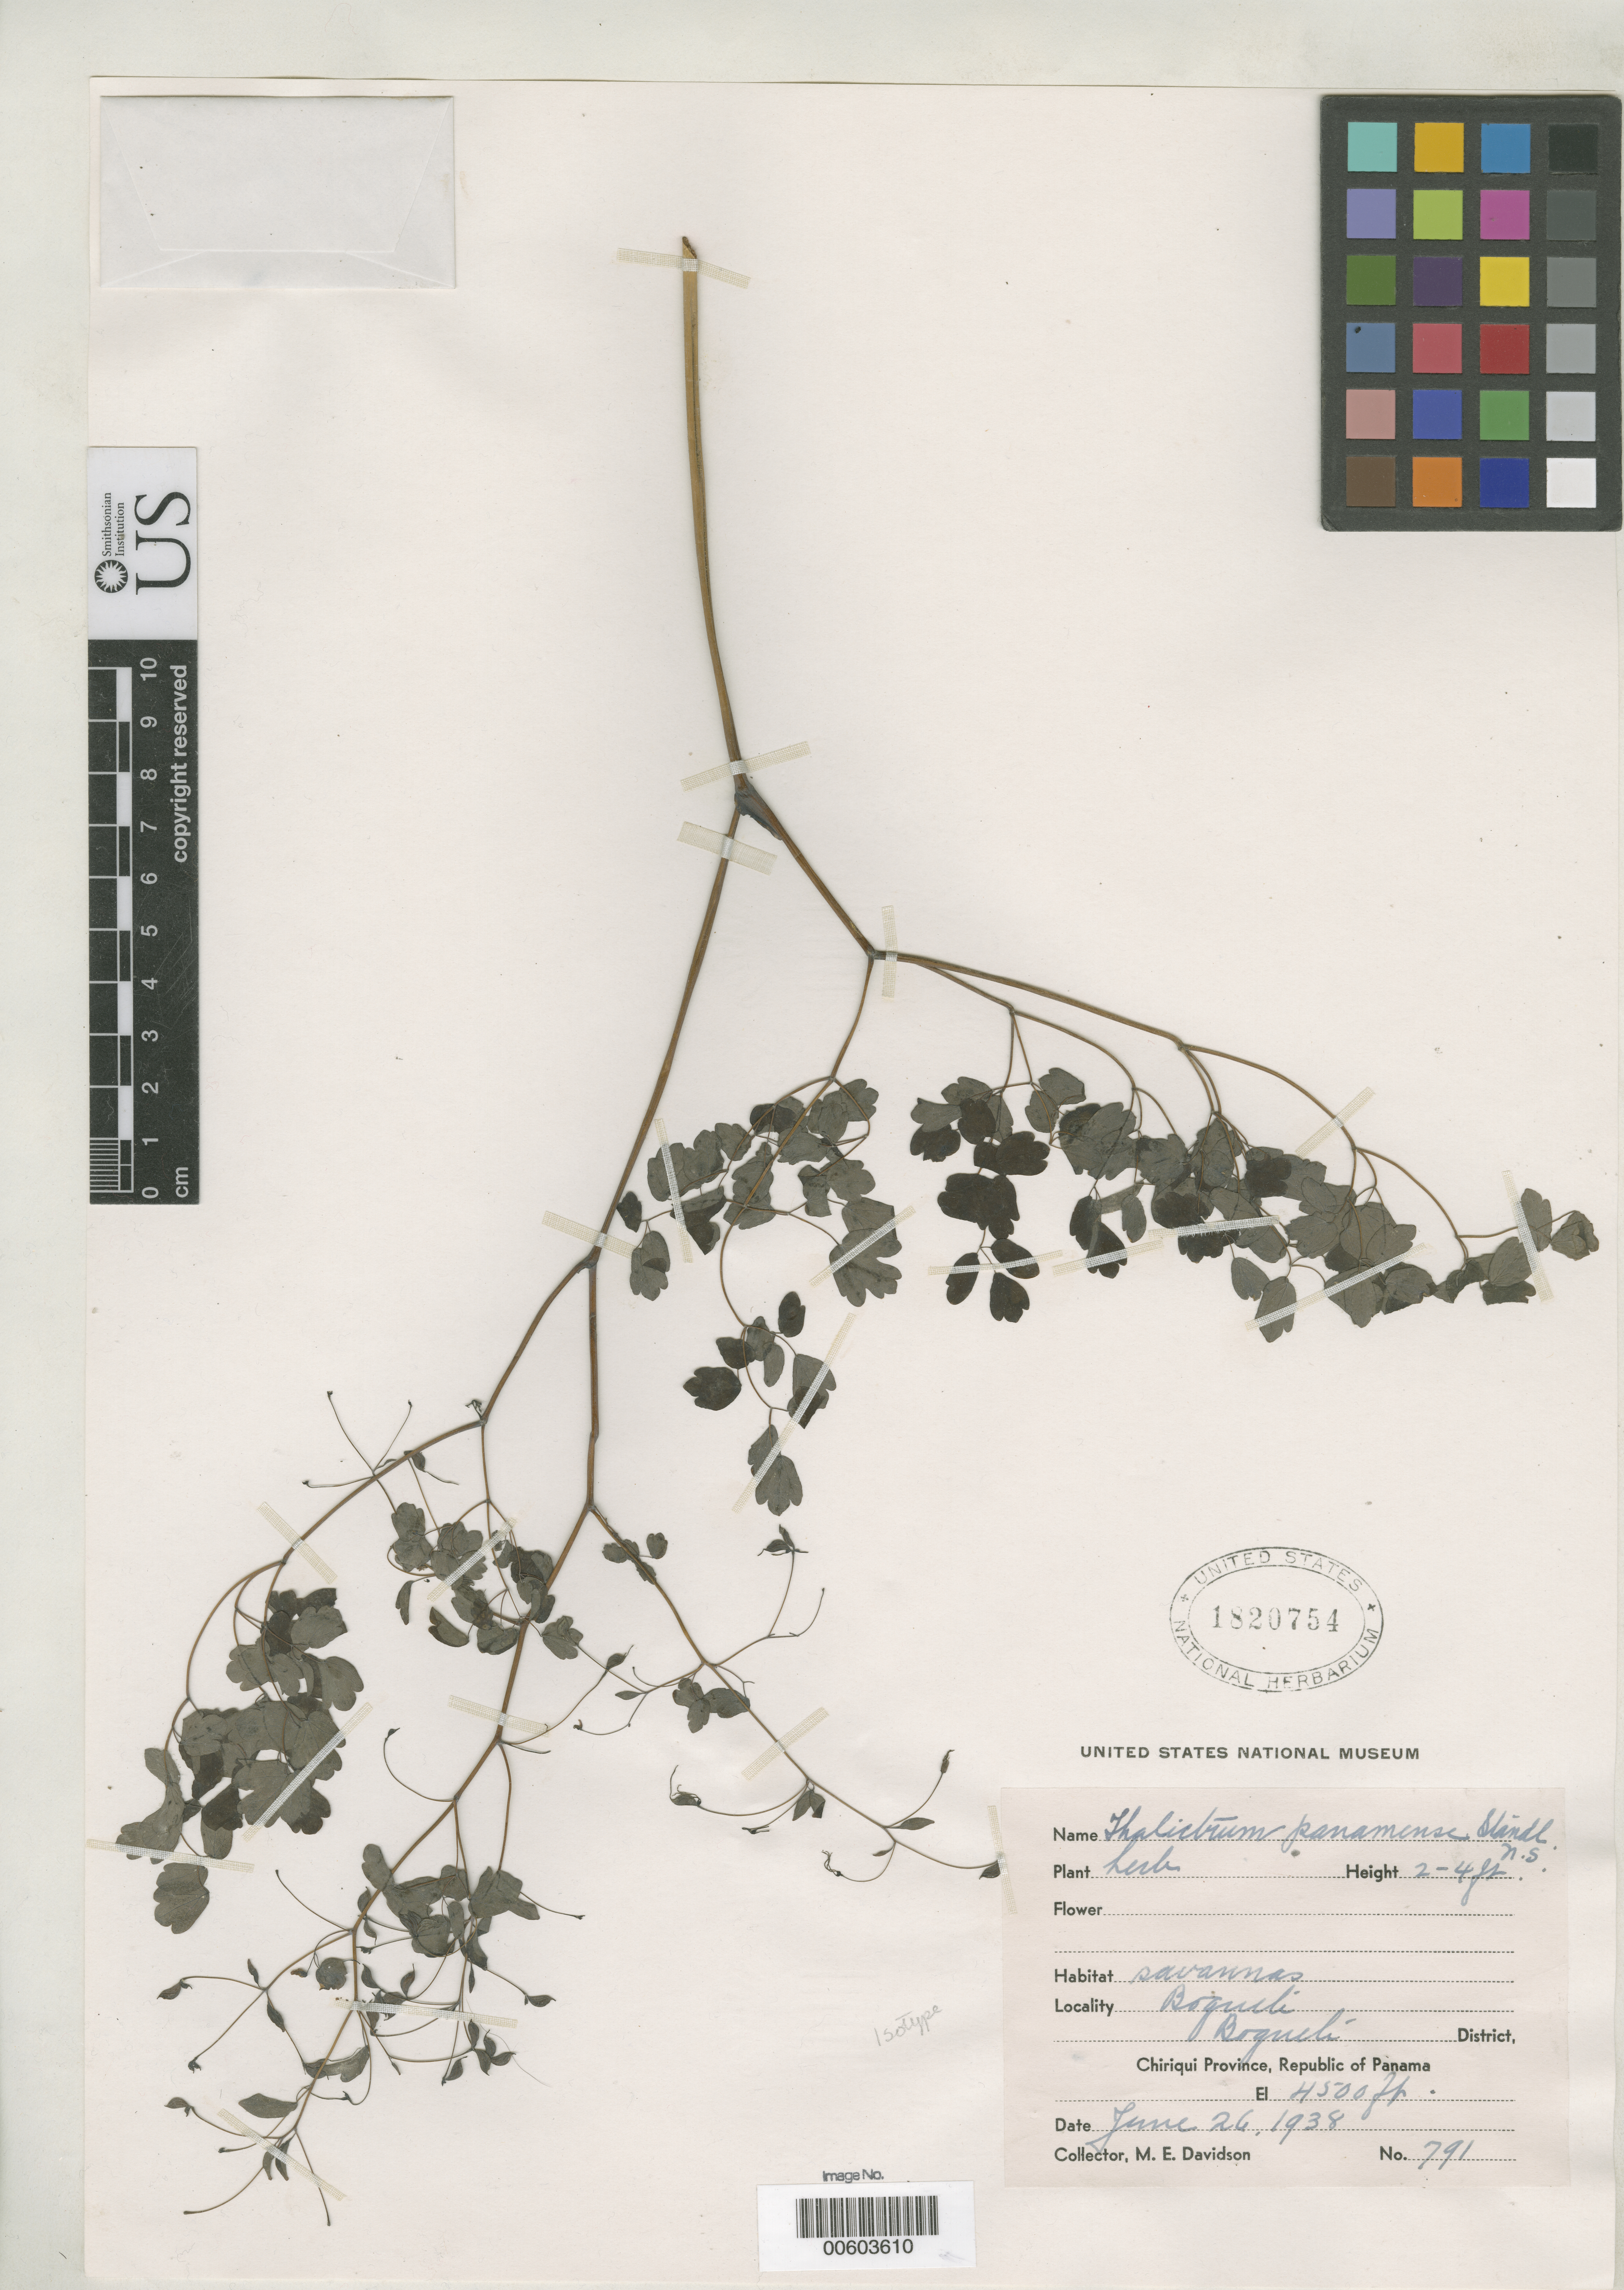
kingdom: Plantae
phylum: Tracheophyta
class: Magnoliopsida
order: Ranunculales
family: Ranunculaceae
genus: Thalictrum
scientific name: Thalictrum panamense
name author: Standl.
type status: Syntype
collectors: M. Davidson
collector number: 791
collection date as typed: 26 Jun 1938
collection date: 1938-06-26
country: Panama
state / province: Chiriquí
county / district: Boquete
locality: Boquete.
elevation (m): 1372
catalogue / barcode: US 1820754